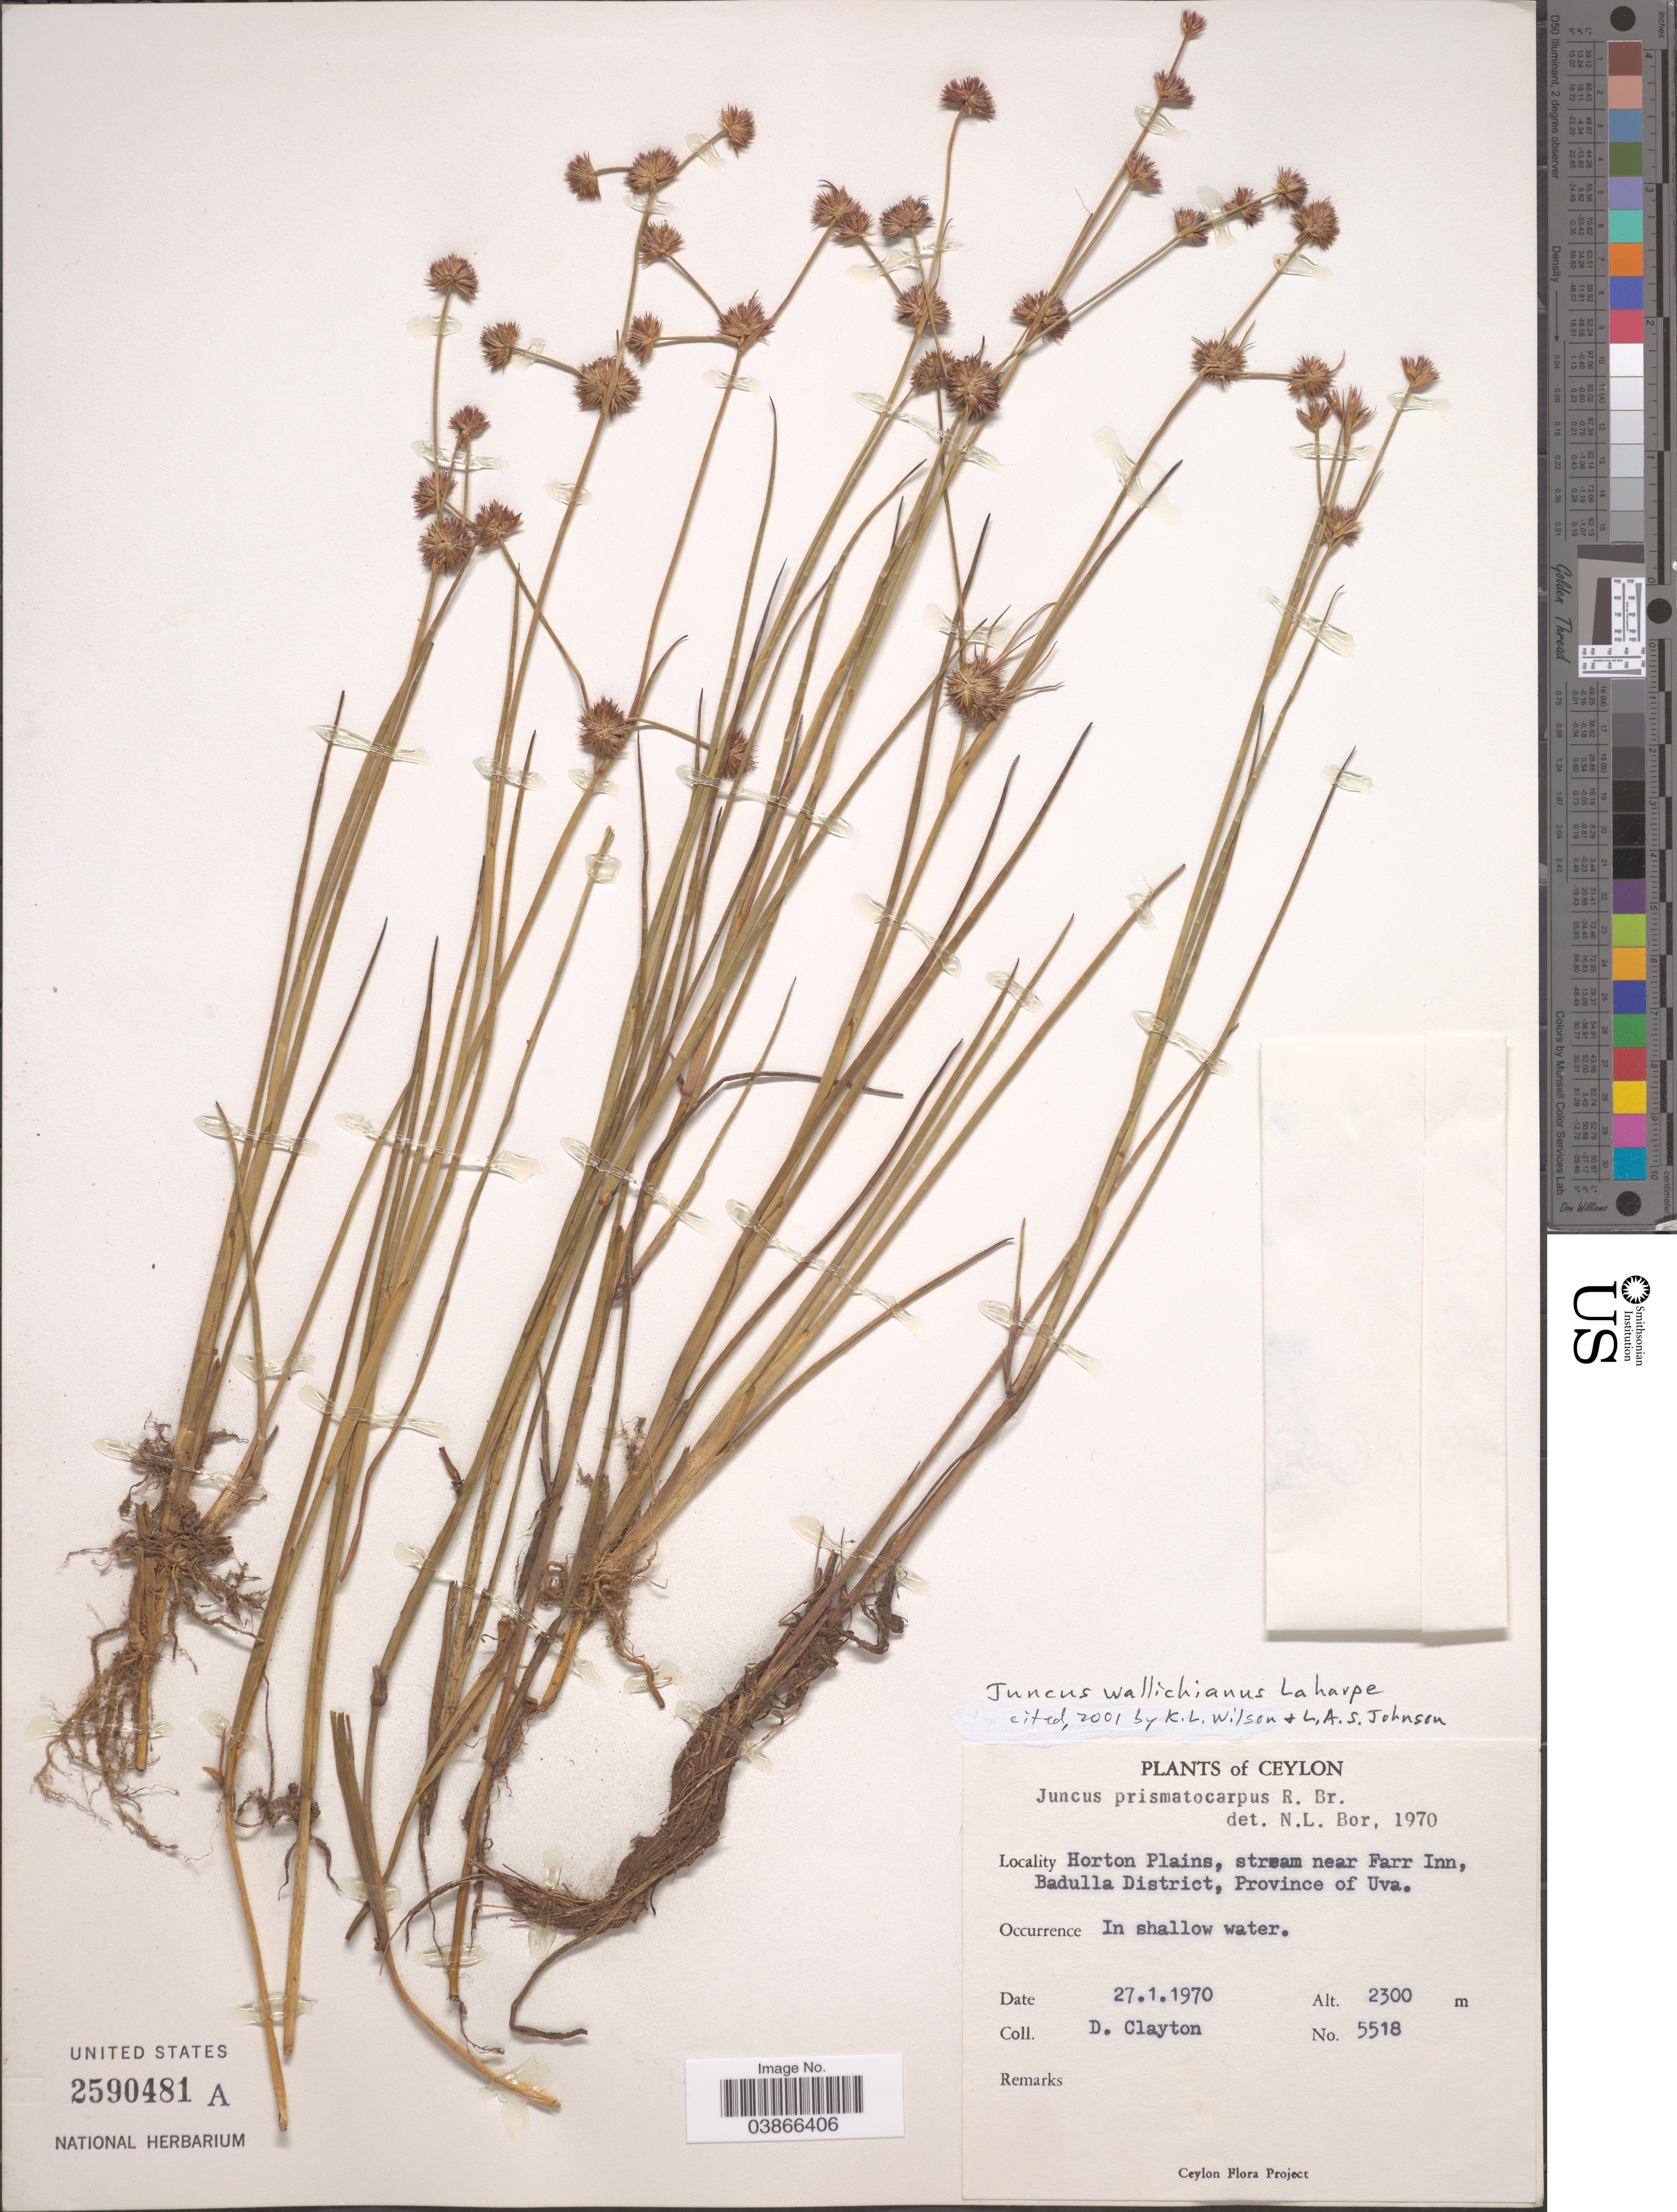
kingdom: Plantae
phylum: Tracheophyta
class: Liliopsida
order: Poales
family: Juncaceae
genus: Juncus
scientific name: Juncus wallichianus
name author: Laharpe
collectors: D. Clayton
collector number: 5518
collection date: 1970-01-27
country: Sri Lanka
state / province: Uva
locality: Ceylon. Horton Plains, stream near Farr Inn, Badulla District.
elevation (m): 2300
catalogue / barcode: US 2590481A